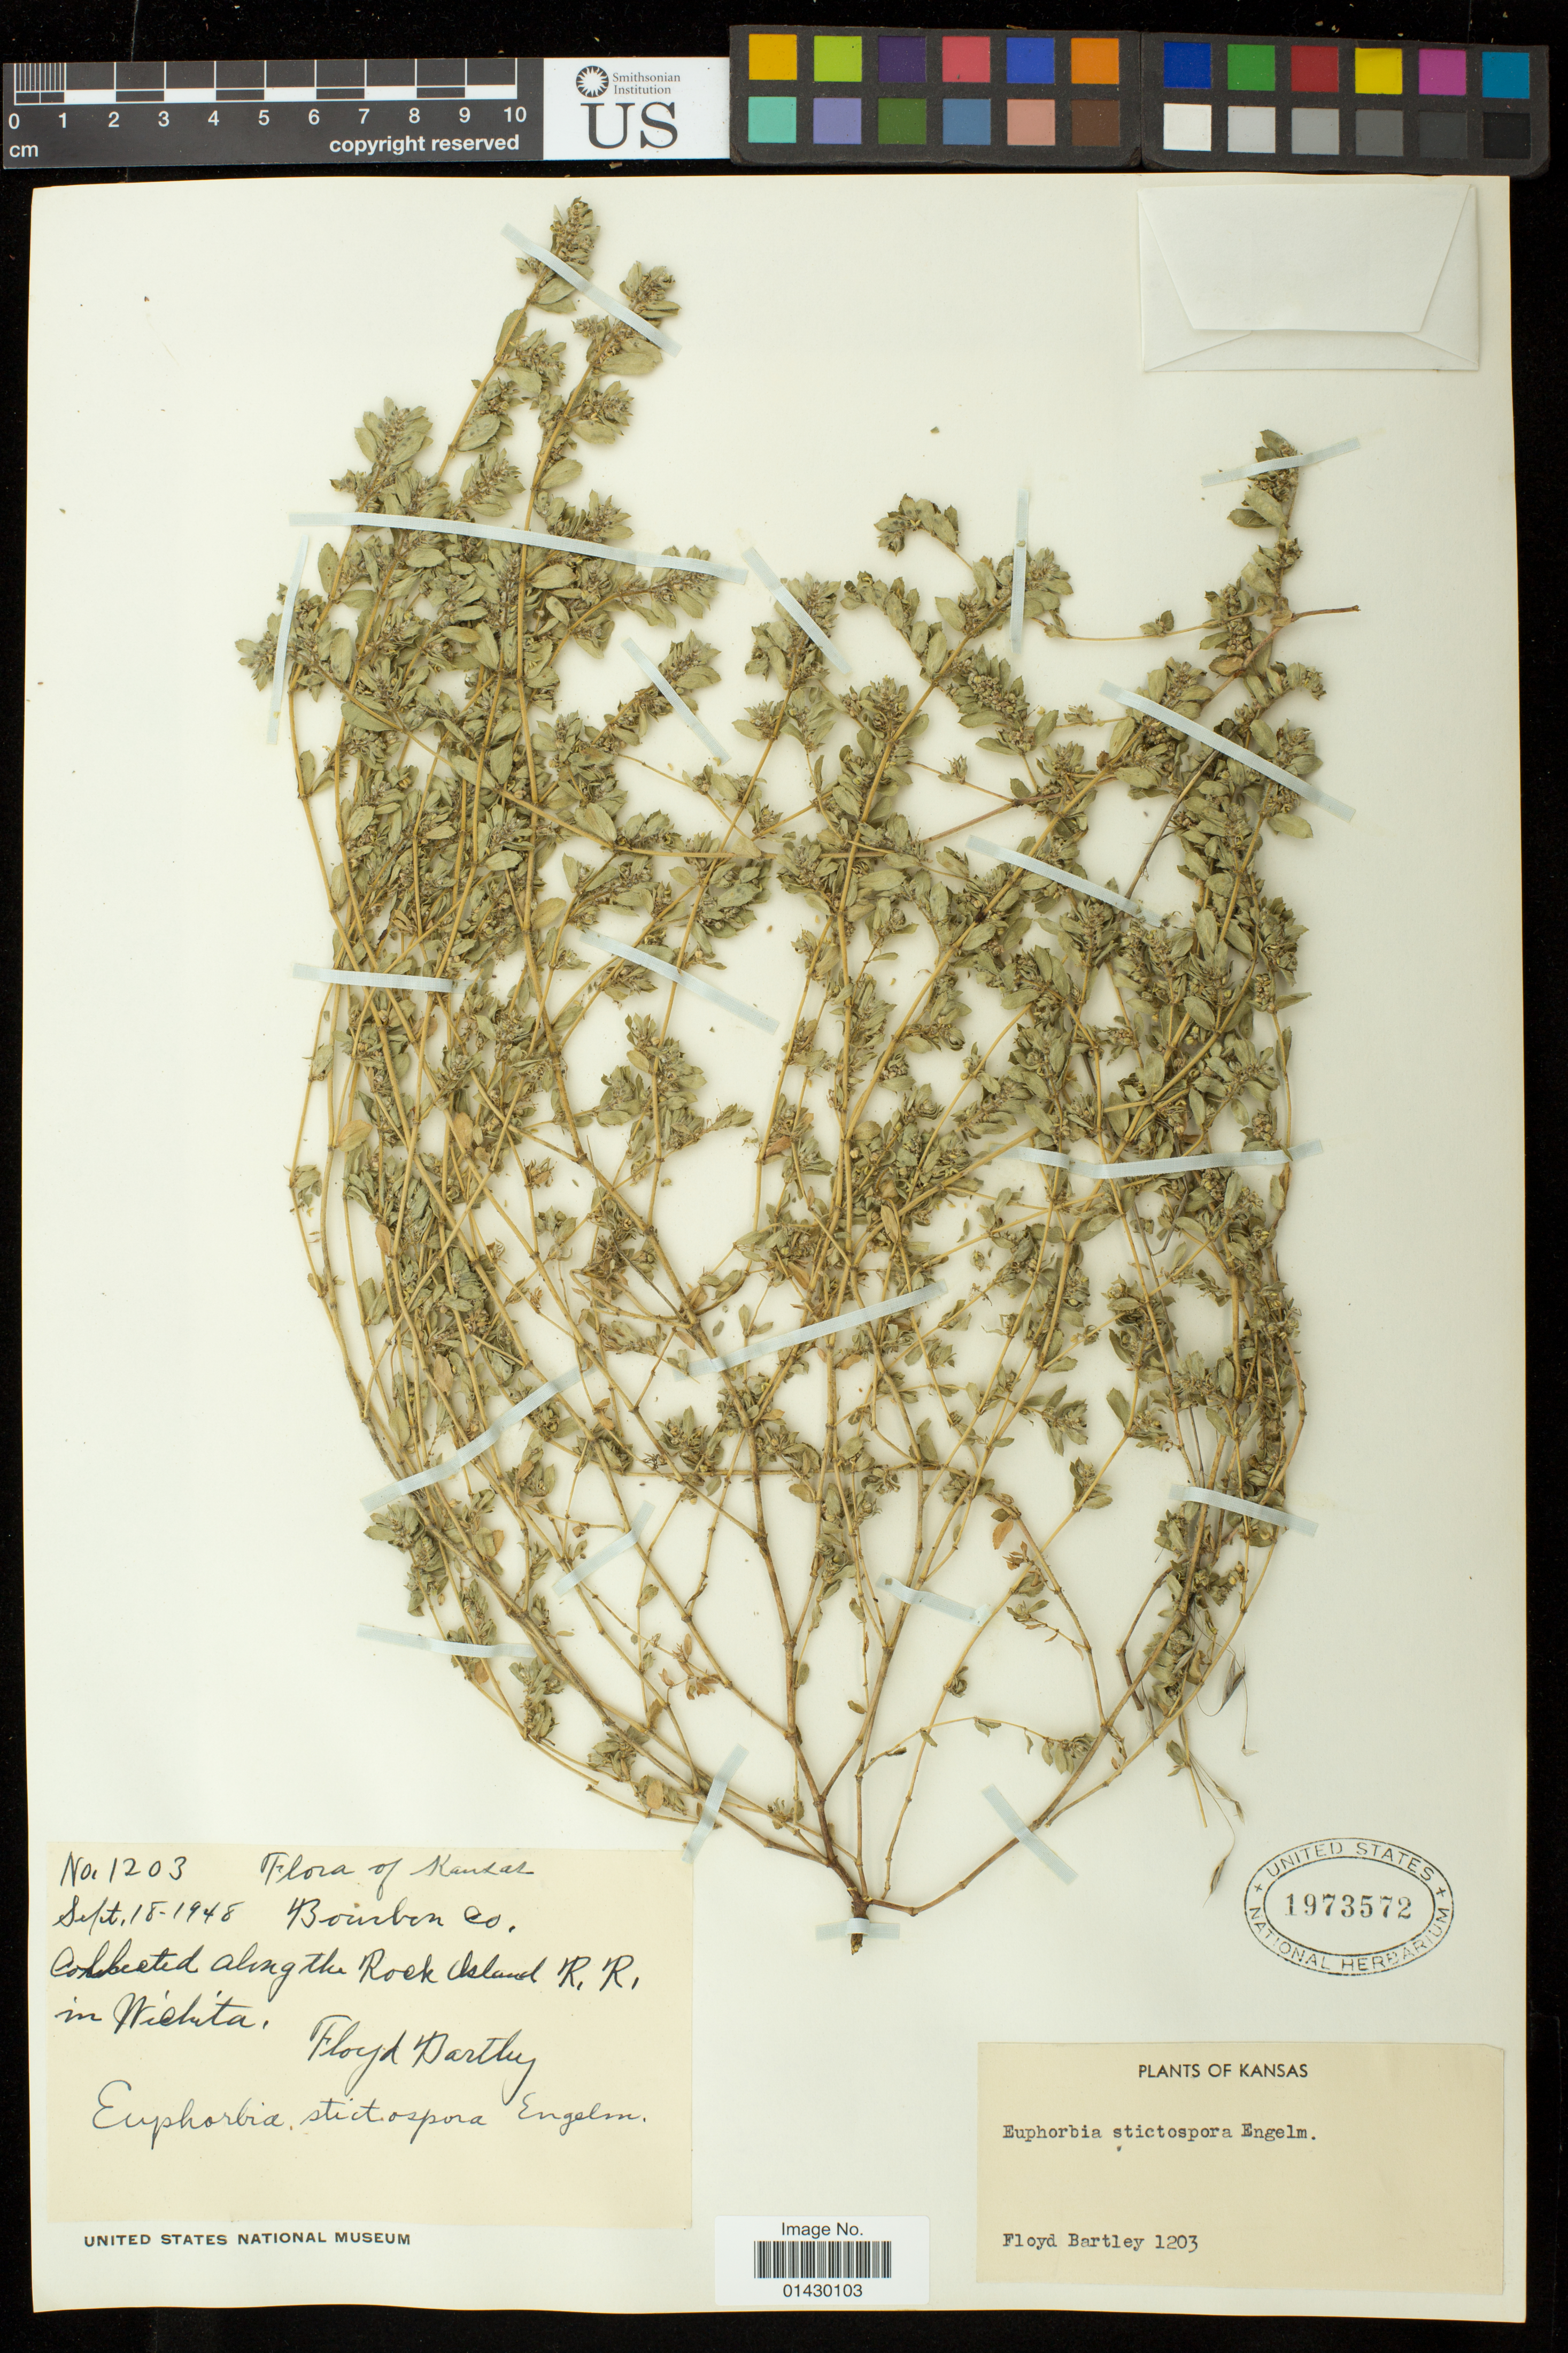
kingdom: Plantae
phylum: Tracheophyta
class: Magnoliopsida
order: Malpighiales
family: Euphorbiaceae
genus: Euphorbia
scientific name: Euphorbia stictospora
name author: Engelm.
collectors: F. Bartley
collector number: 1203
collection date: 1948-09-18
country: United States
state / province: Kansas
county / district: Sedgwick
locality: Along the Rock Island R.R. in Wichita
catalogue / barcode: US 1973572